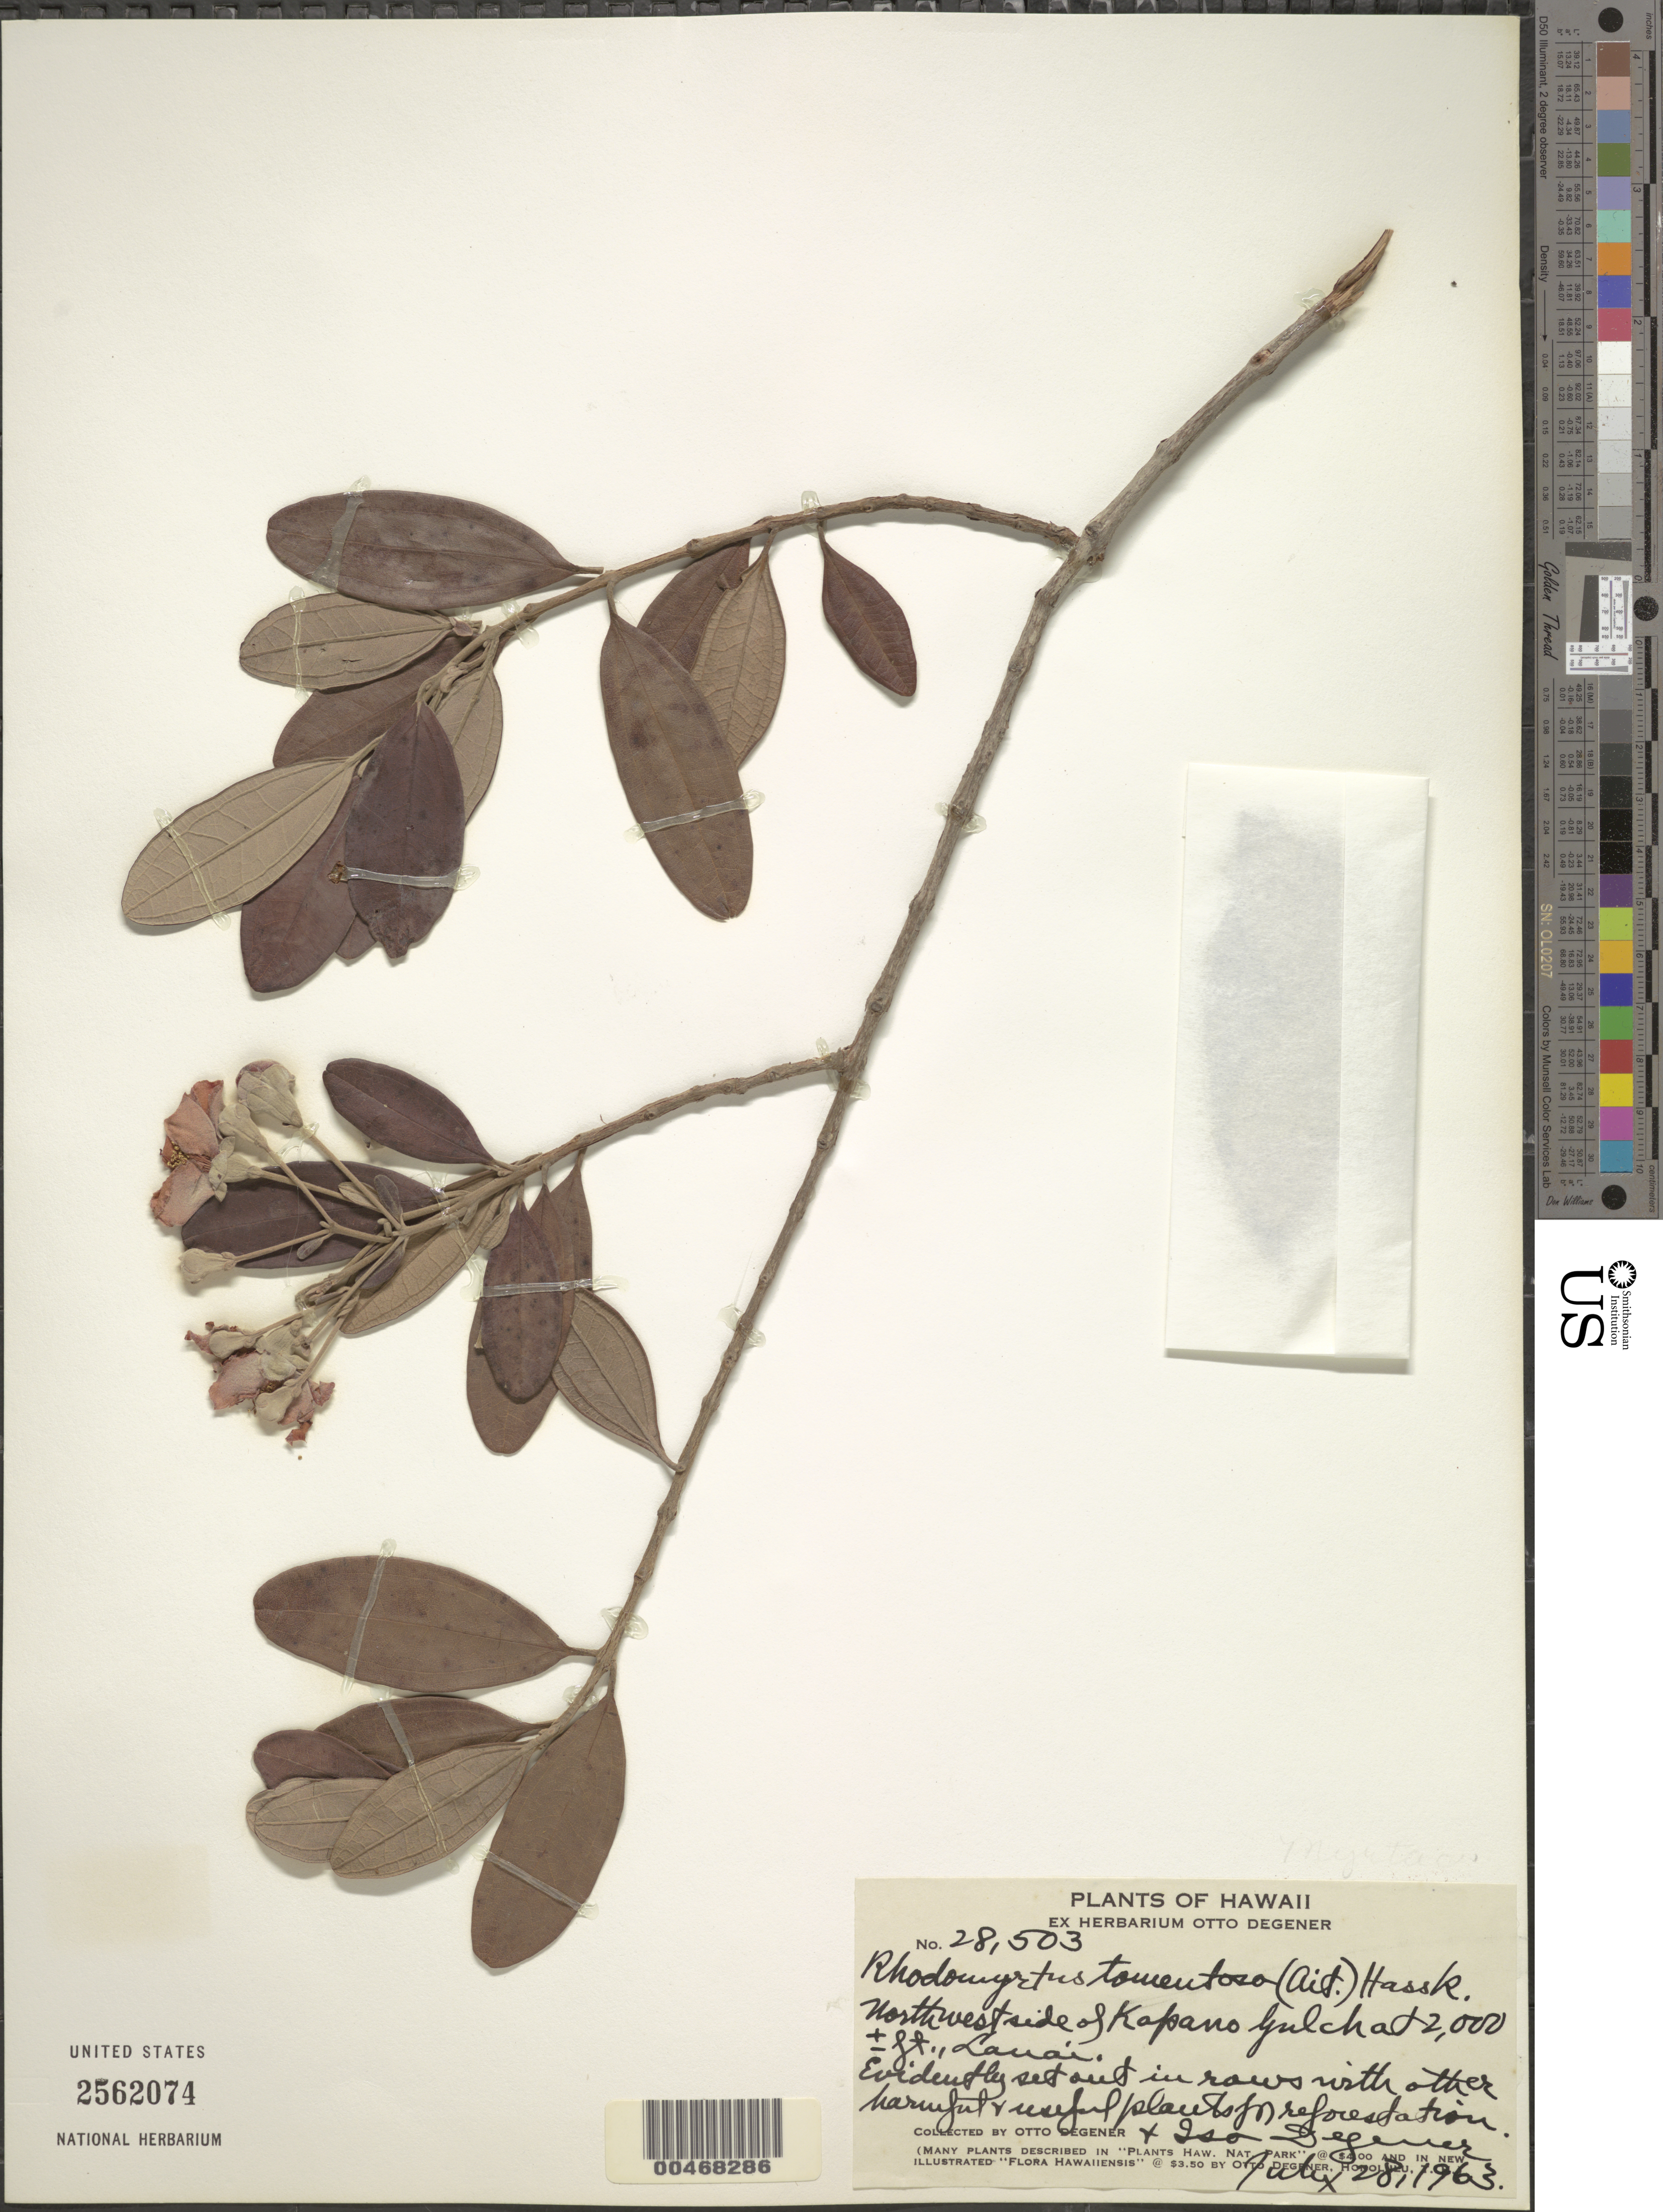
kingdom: Plantae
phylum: Tracheophyta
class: Magnoliopsida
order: Myrtales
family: Myrtaceae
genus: Rhodomyrtus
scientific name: Rhodomyrtus tomentosa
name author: (Aiton) Hassk.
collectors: O. Degener & I. Degener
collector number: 28503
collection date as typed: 28 Jul 1963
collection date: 1963-07-28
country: United States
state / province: Hawaii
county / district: Maui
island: Lana'i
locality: NW side of Kapano Gulch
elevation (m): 610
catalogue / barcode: US 2562074